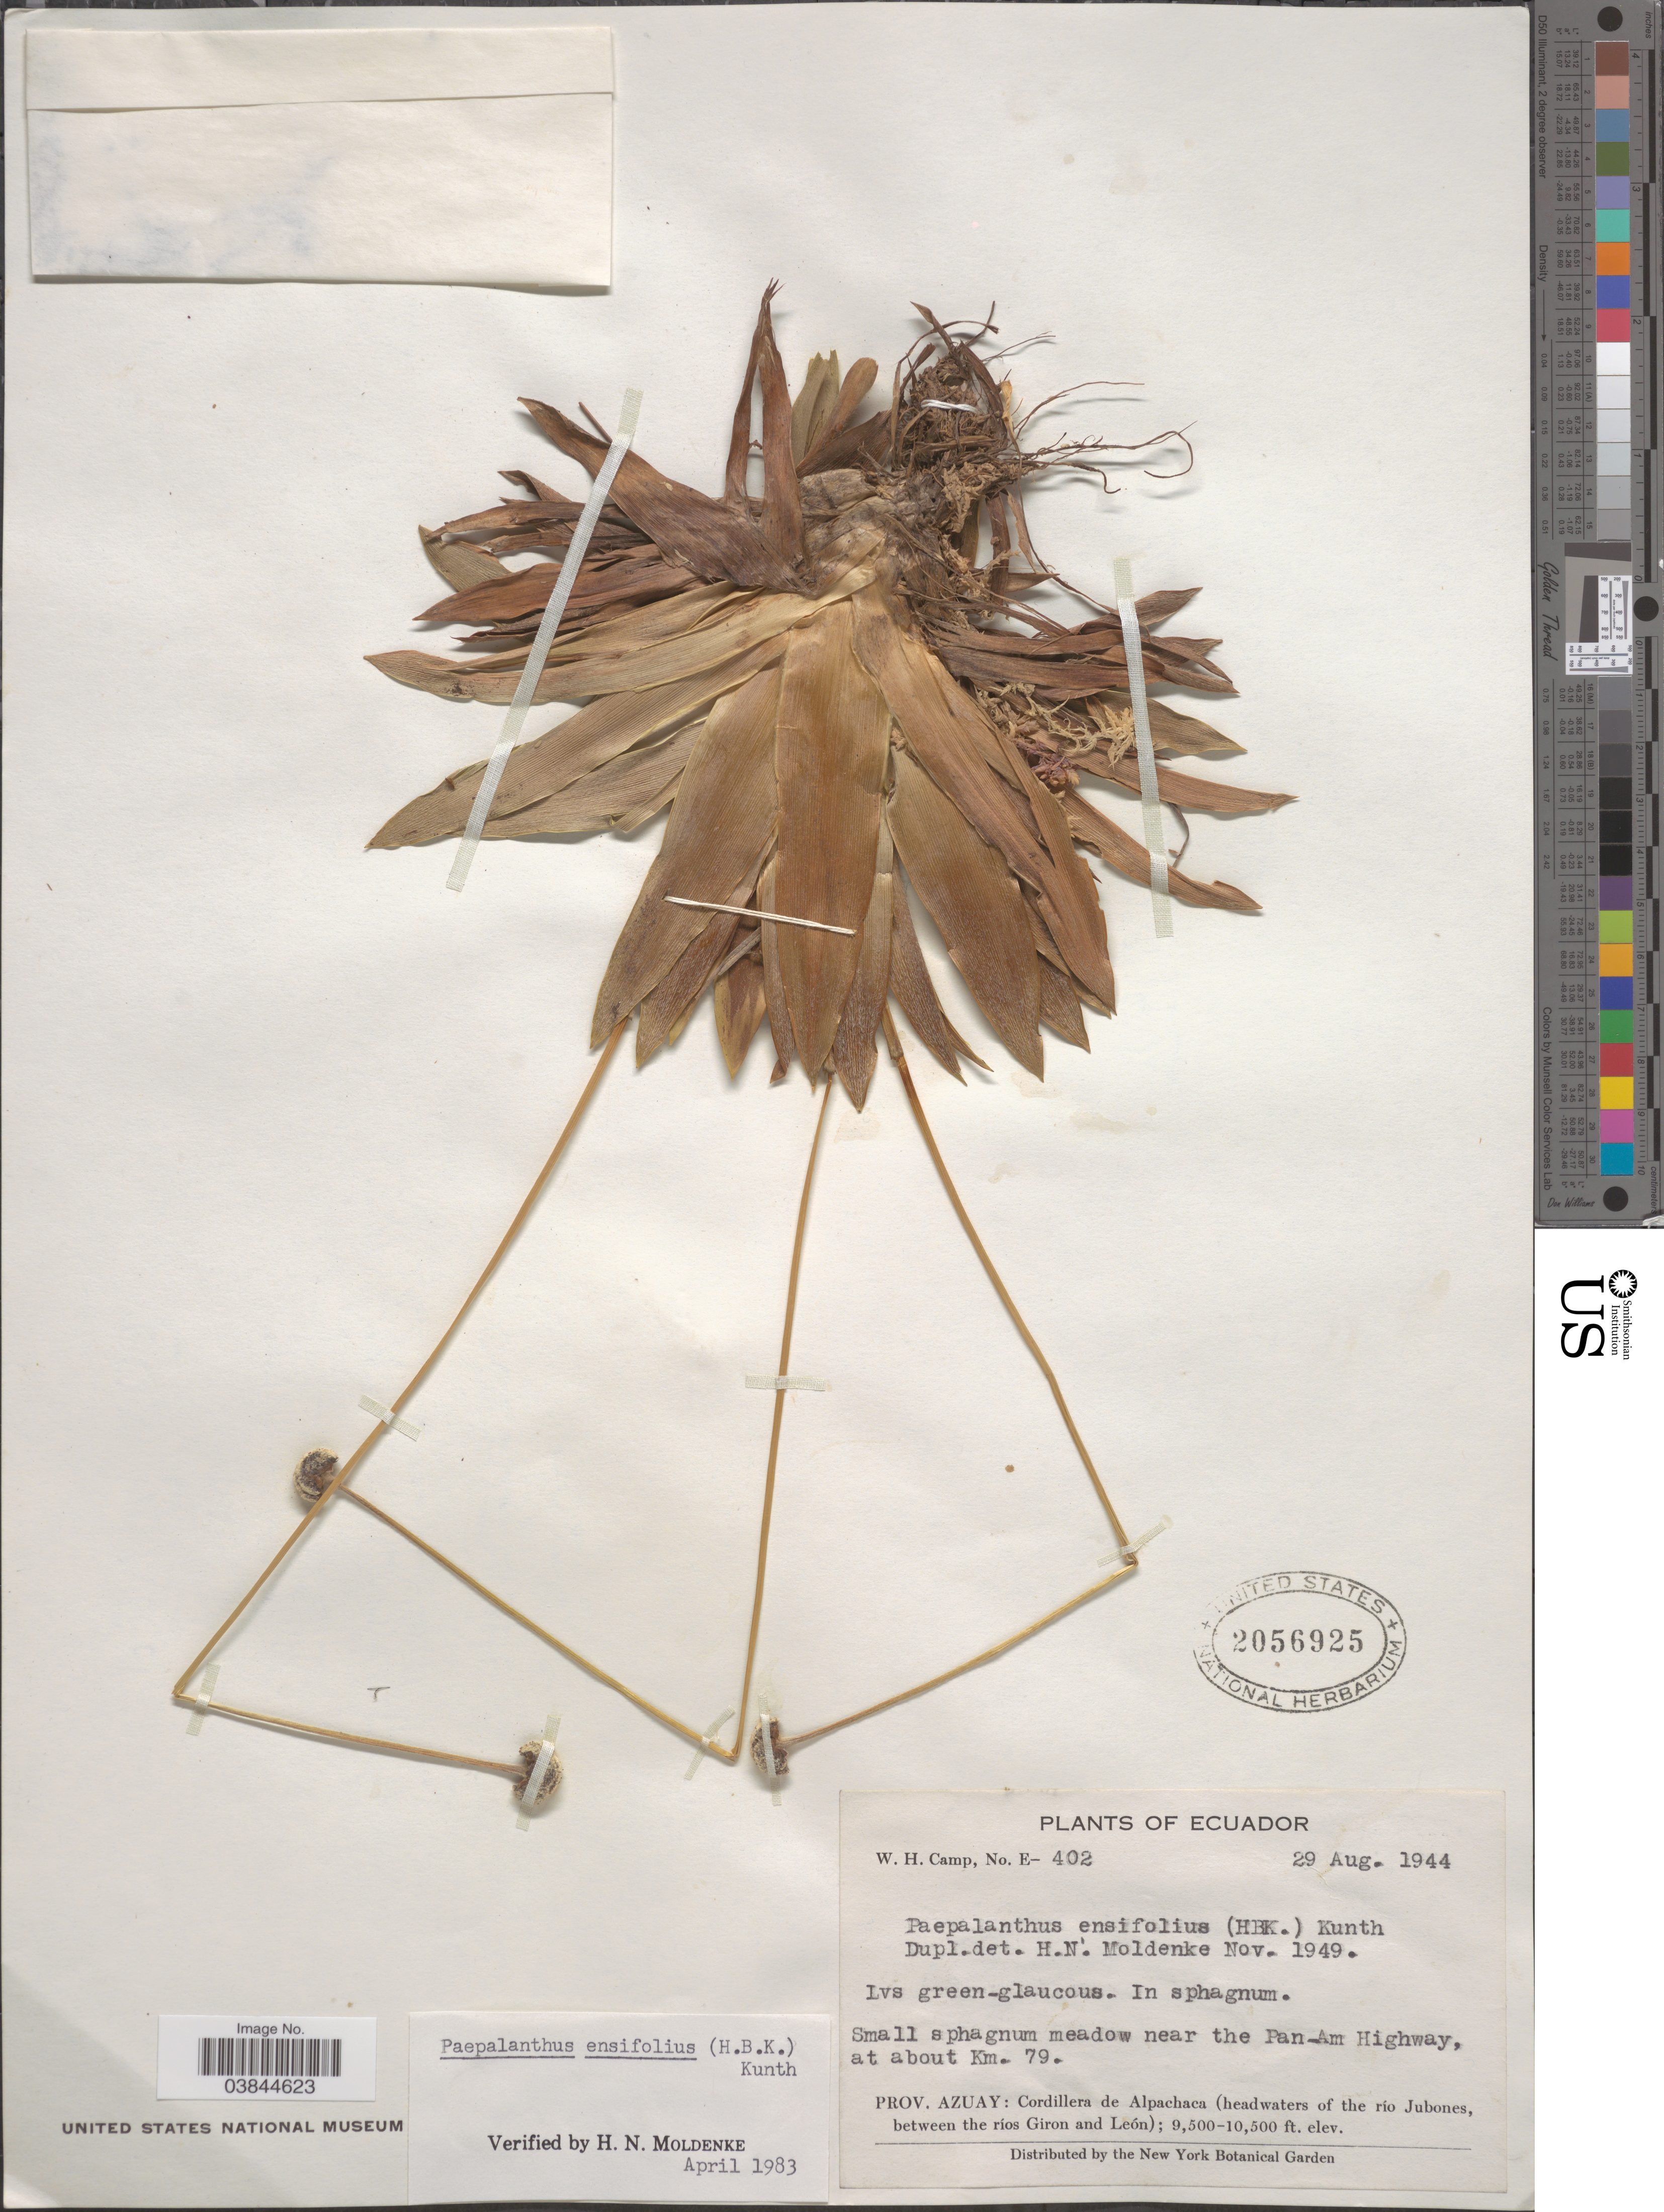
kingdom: Plantae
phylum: Tracheophyta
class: Liliopsida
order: Poales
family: Eriocaulaceae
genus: Paepalanthus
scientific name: Paepalanthus obnatus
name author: Tissot-Sq.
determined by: Sauthier, Laura Jeanne, (SPF), Universidade de Sao Paulo (BRAZIL)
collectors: W. H. Camp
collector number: E-402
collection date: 1944-08-29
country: Ecuador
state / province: Azuay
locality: Near the Pan-Am Highway, at about Km. 79. Cordillera de Alpachaca (headwaters of the río Jubones, between the ríos Giron and León).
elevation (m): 2896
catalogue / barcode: US 2056925